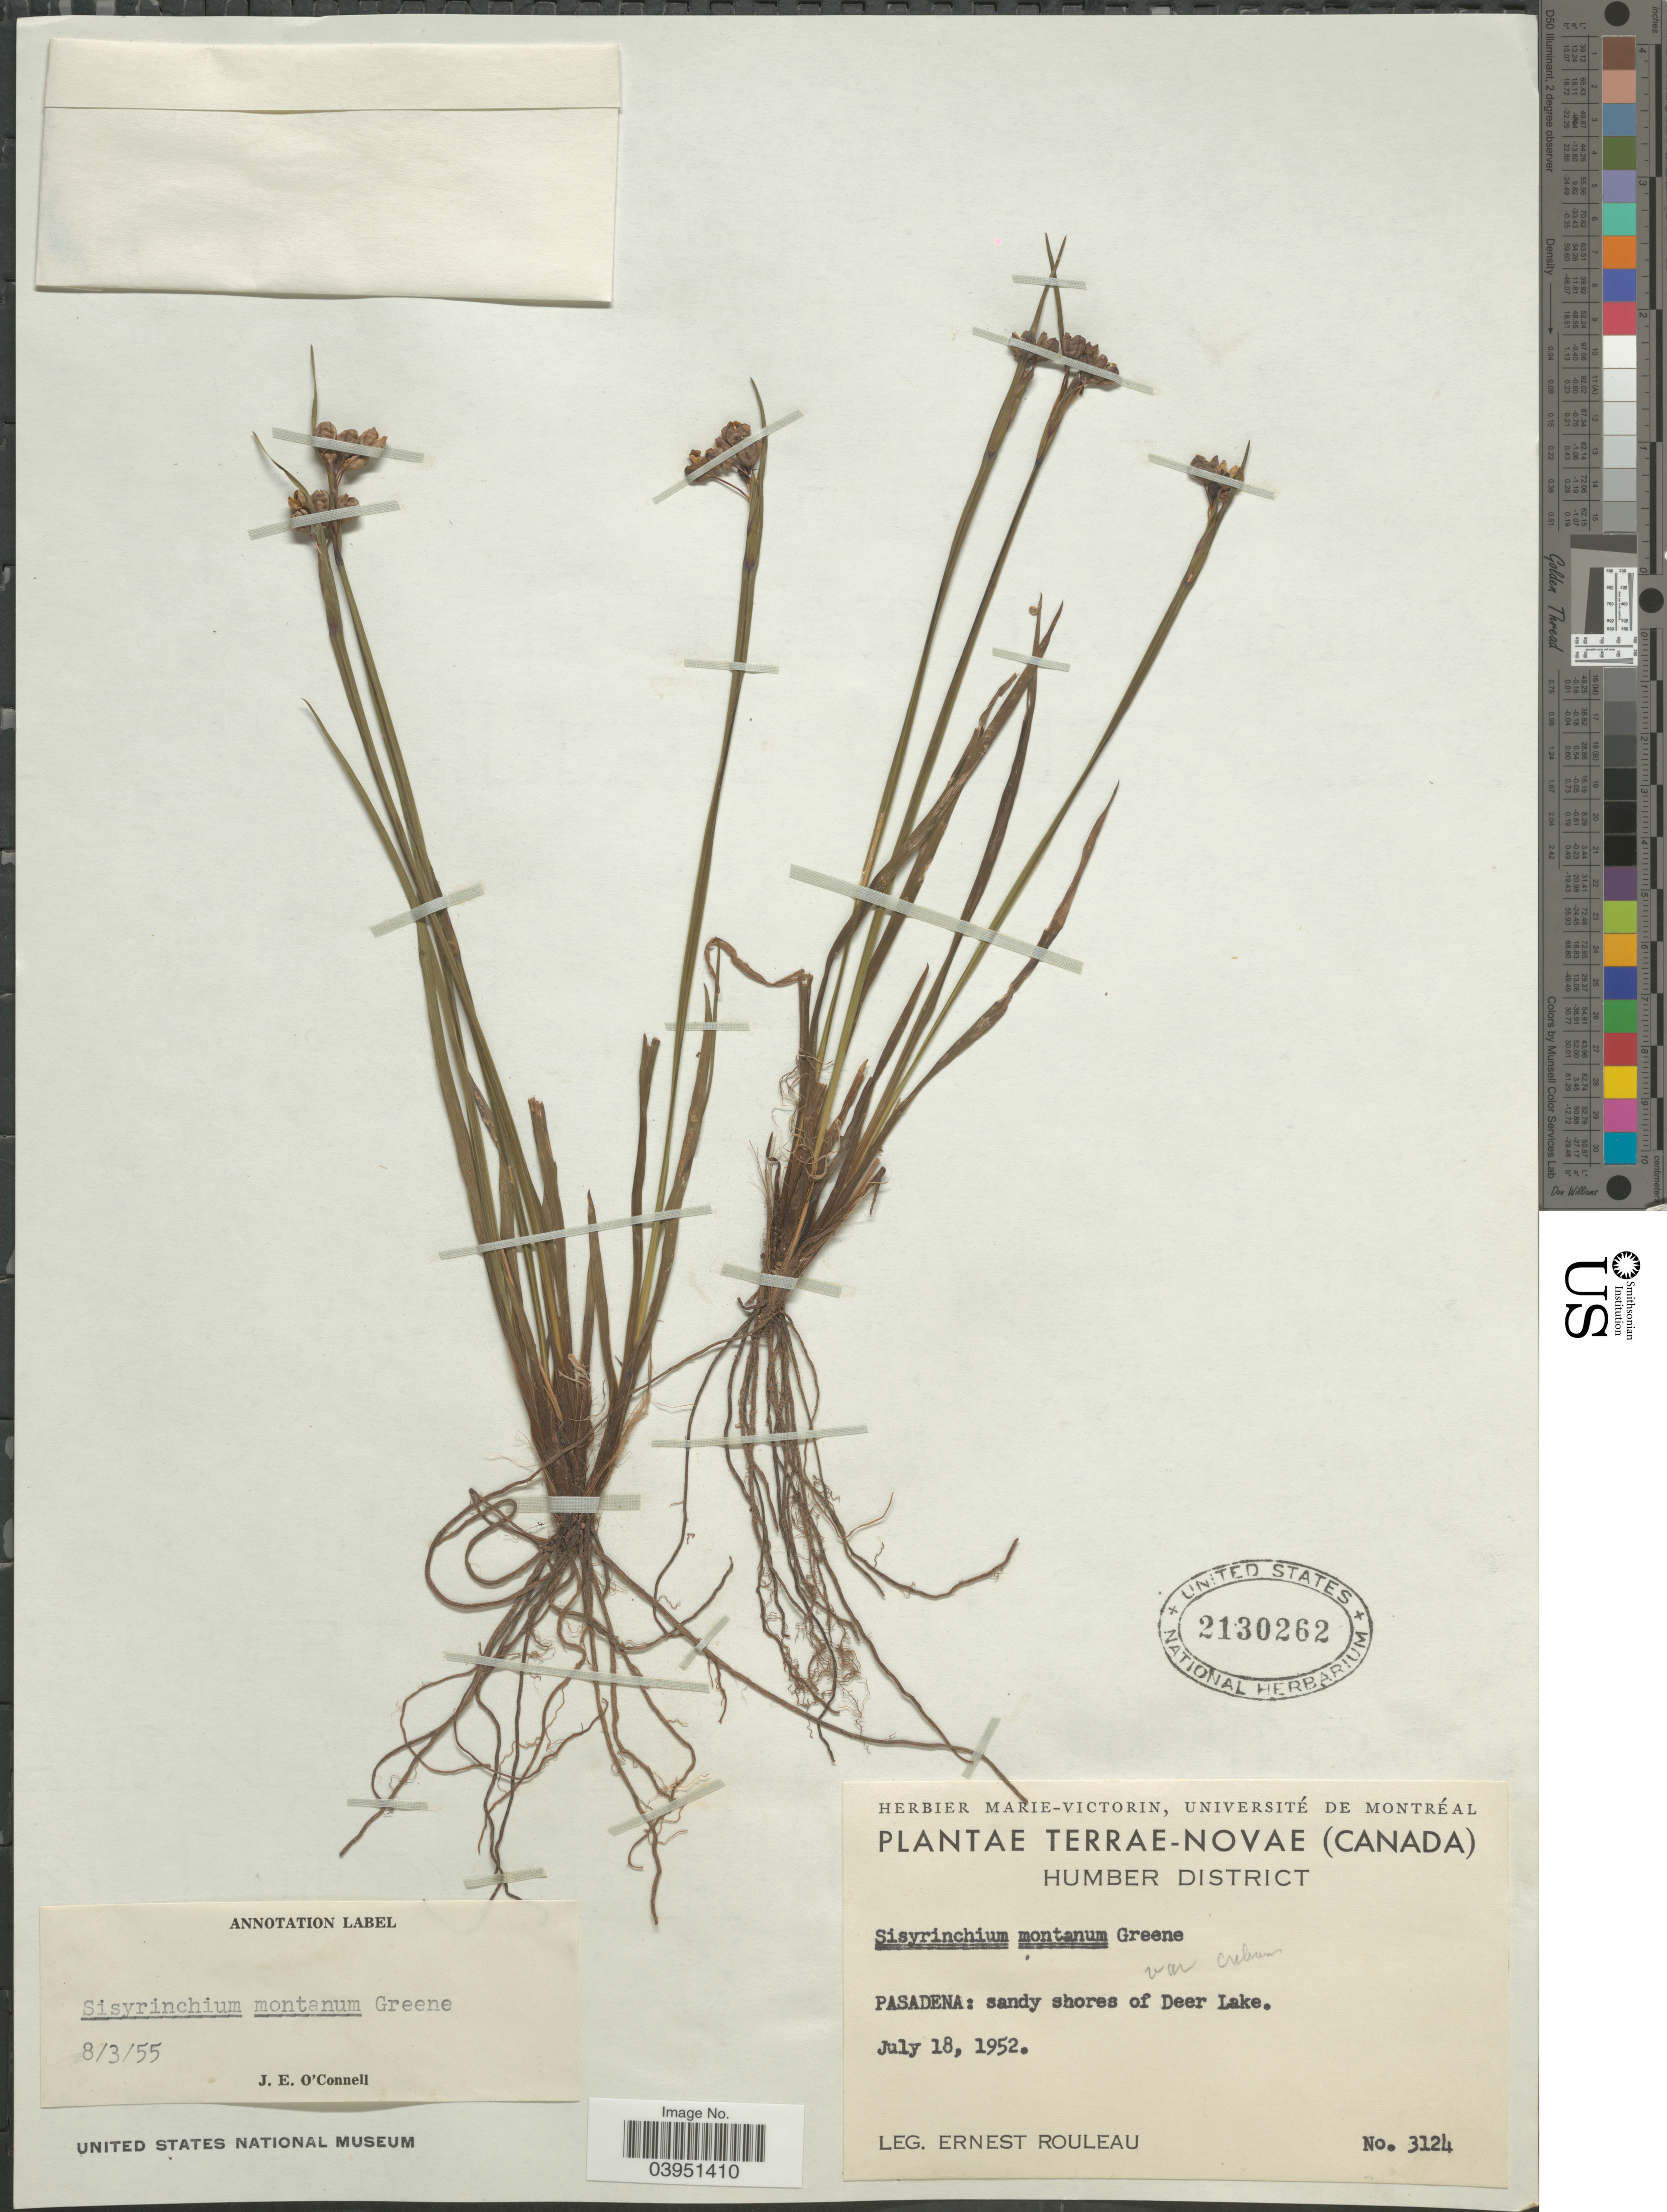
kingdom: Plantae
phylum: Tracheophyta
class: Liliopsida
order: Asparagales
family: Iridaceae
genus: Sisyrinchium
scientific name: Sisyrinchium montanum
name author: Greene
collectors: J. Rouleau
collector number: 3124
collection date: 1952-07-18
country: Canada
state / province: Newfoundland and Labrador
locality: Terrae-Novae. Humber District. Pasadena: sandy shores of Deer Lake.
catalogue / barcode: US 2130262